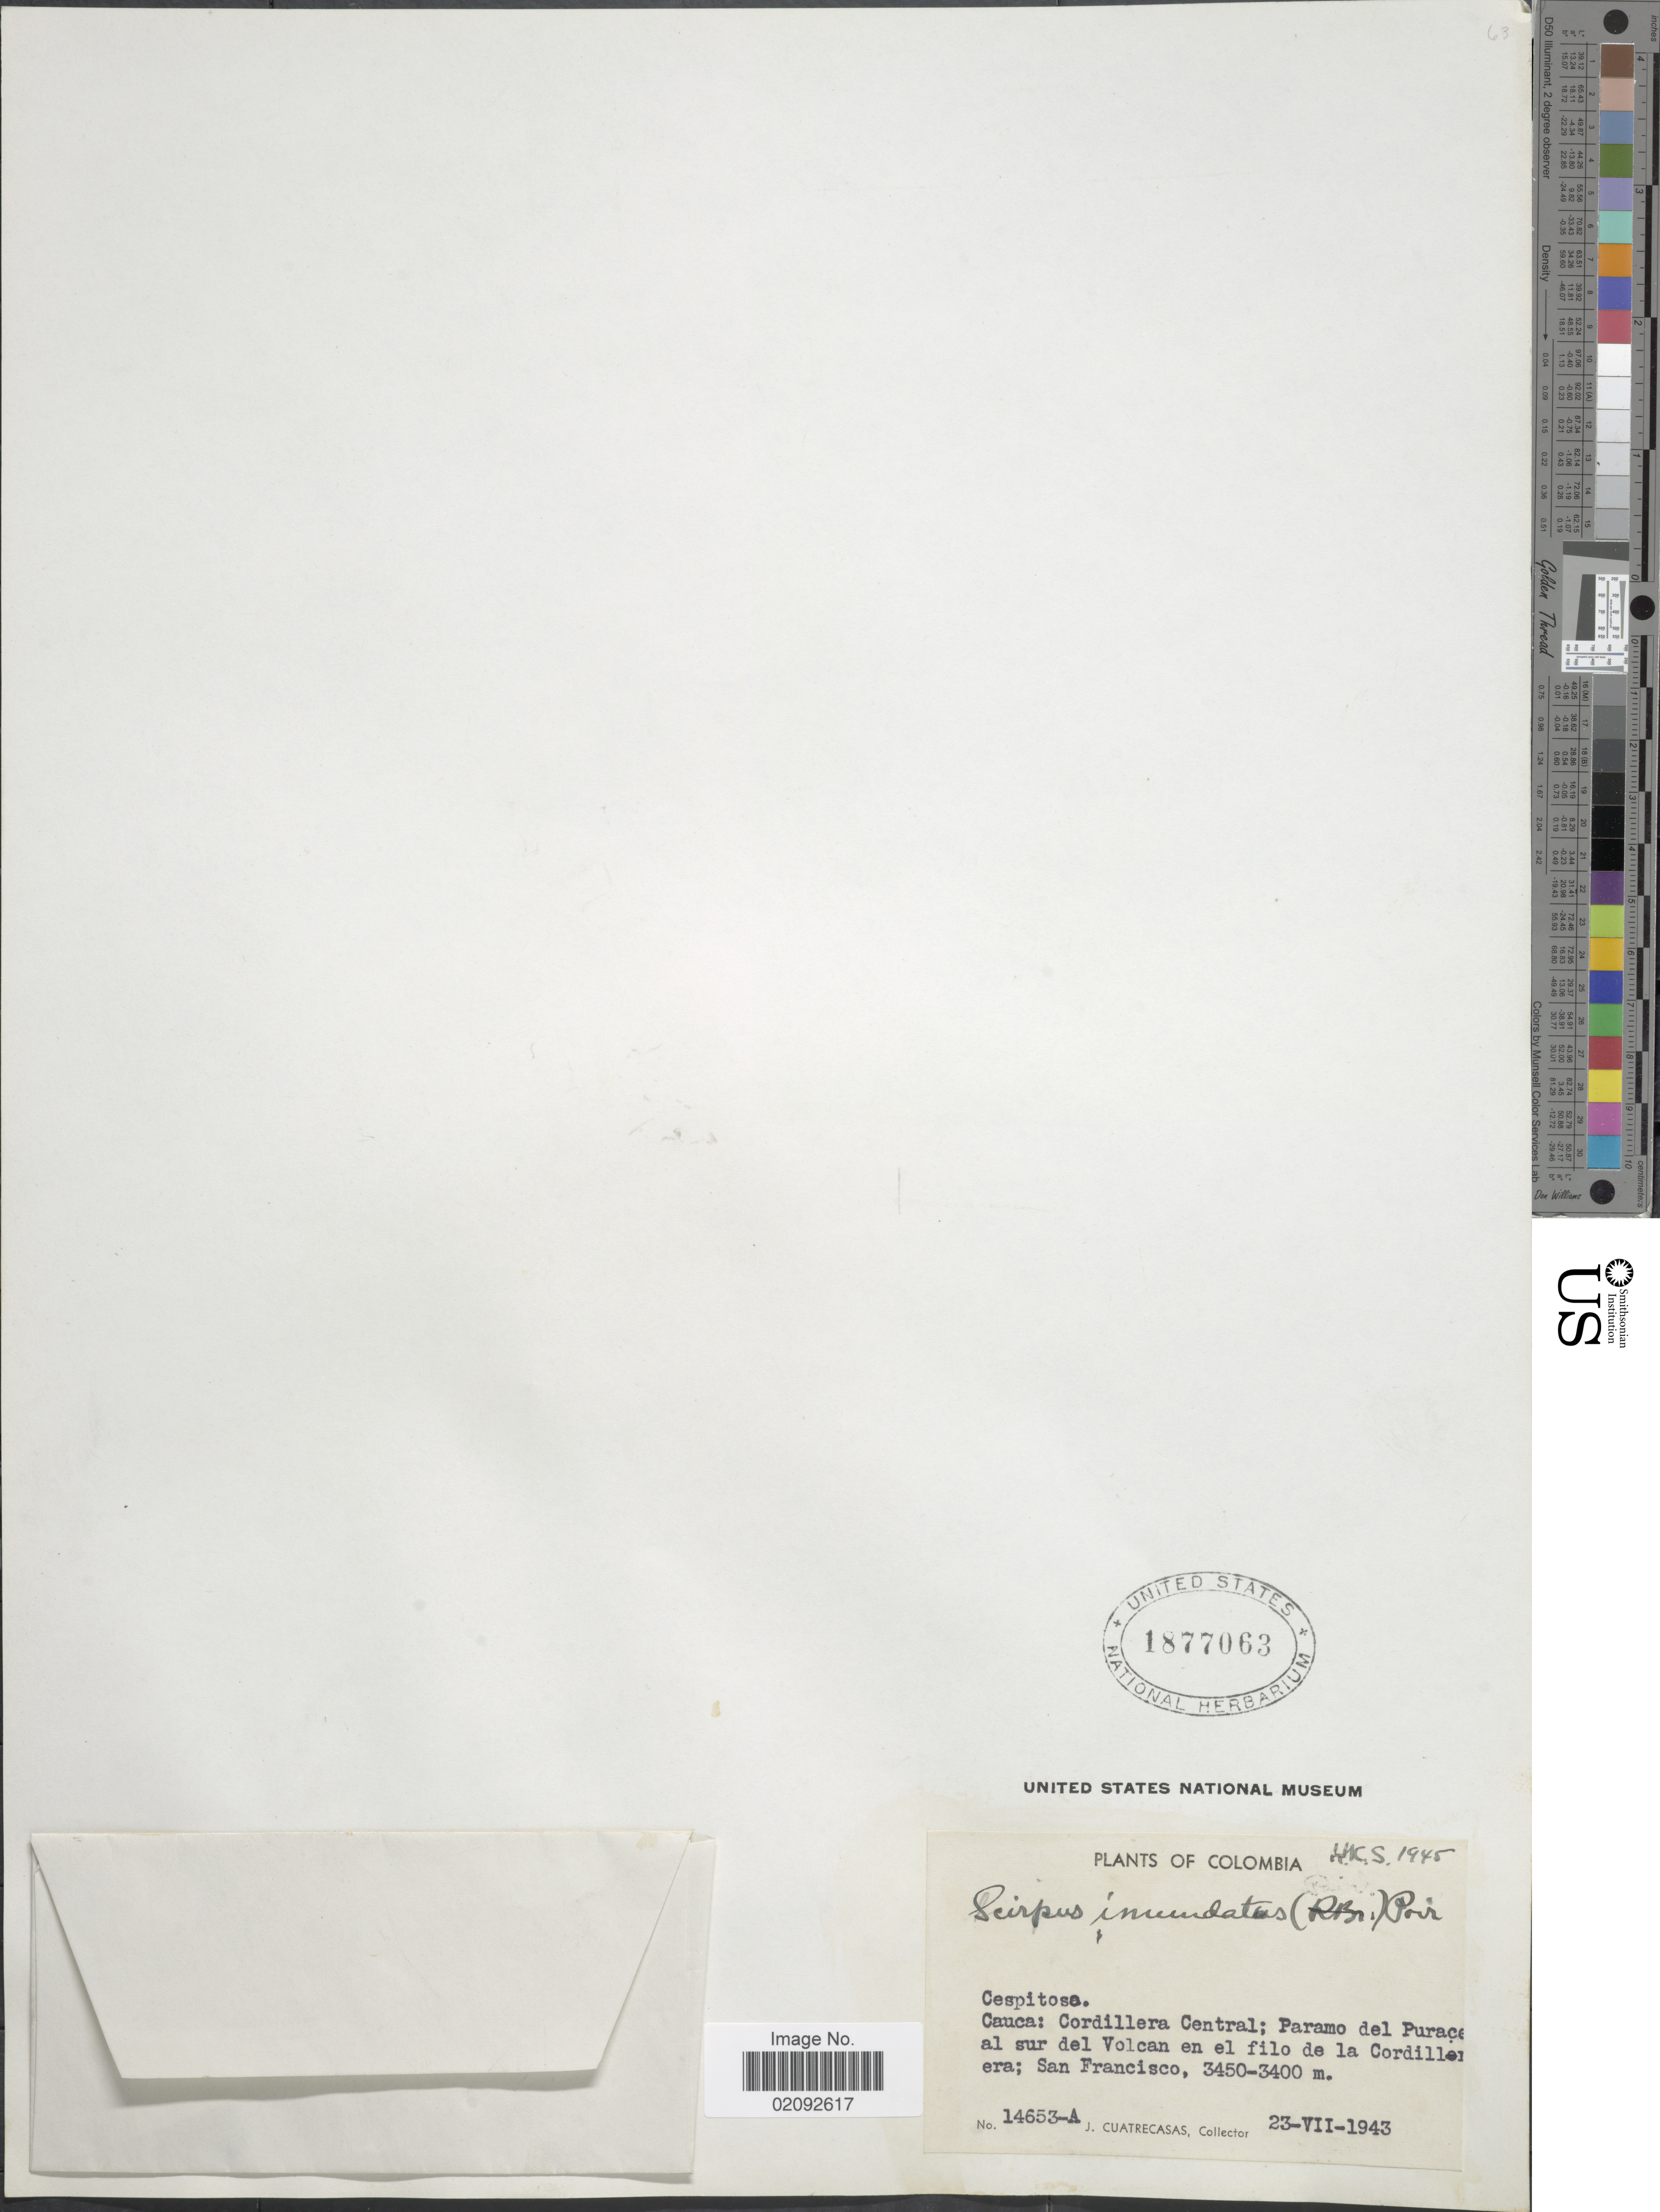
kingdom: Plantae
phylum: Tracheophyta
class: Liliopsida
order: Poales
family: Cyperaceae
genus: Isolepis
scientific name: Isolepis sp.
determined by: Strong, Mark T., (BOT), Smithsonian Institution - National Museum of Natural History (UNITED STATES)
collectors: J. Cuatrecasas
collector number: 14653-A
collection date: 1943-07-23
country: Colombia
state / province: Cauca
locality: Cordillera Central; Paramo del Purace, al sur del Volcan en el filo de la Cordillera; San Francisco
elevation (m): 3400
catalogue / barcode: US 1877063